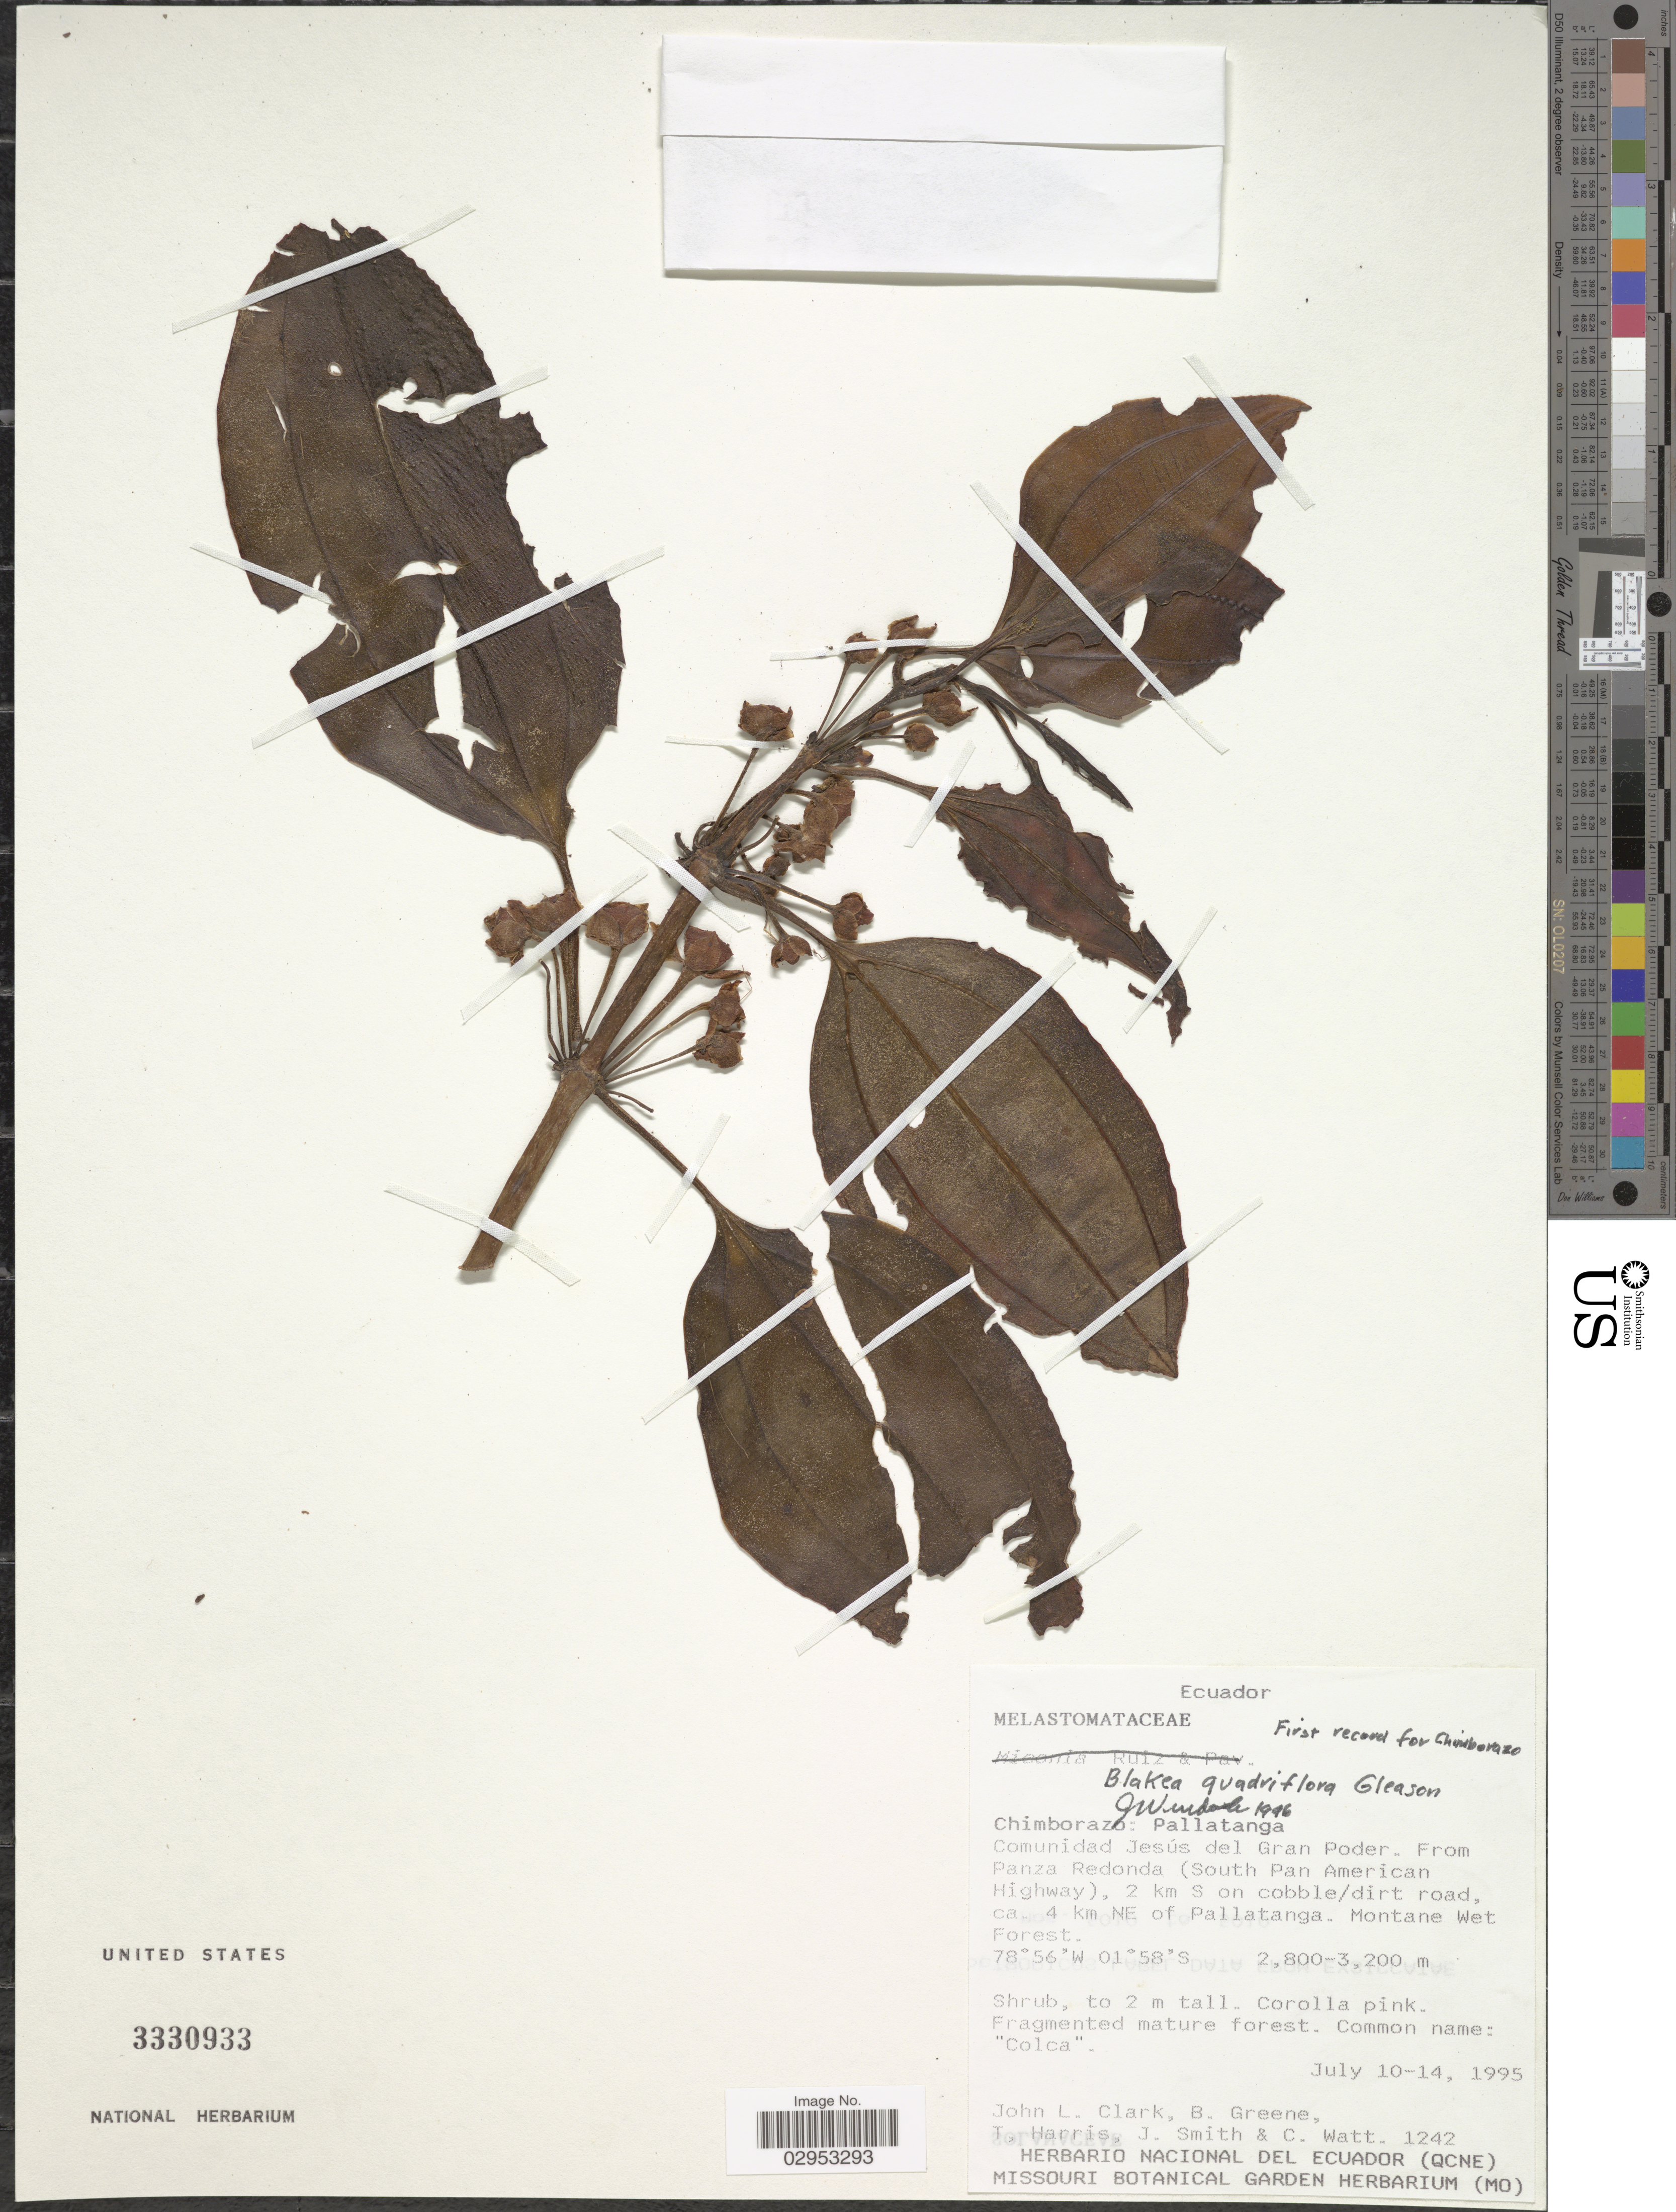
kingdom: Plantae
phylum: Tracheophyta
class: Magnoliopsida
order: Myrtales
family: Melastomataceae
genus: Blakea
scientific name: Blakea quadriflora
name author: Gleason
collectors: J. L. Clark, B. Greene, J. Harris, J. Smith & C. Watt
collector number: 1242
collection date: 1995-07-10/1995-07-14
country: Ecuador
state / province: Chimborazo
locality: Pallatanga. Comunidad Jesús del Gran Poder. From Panza Redonda (South Pam American Highway). 2 km S on cobble/dirt road, ca. 4 km NW of Pallatanga.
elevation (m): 2800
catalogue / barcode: US 3330933